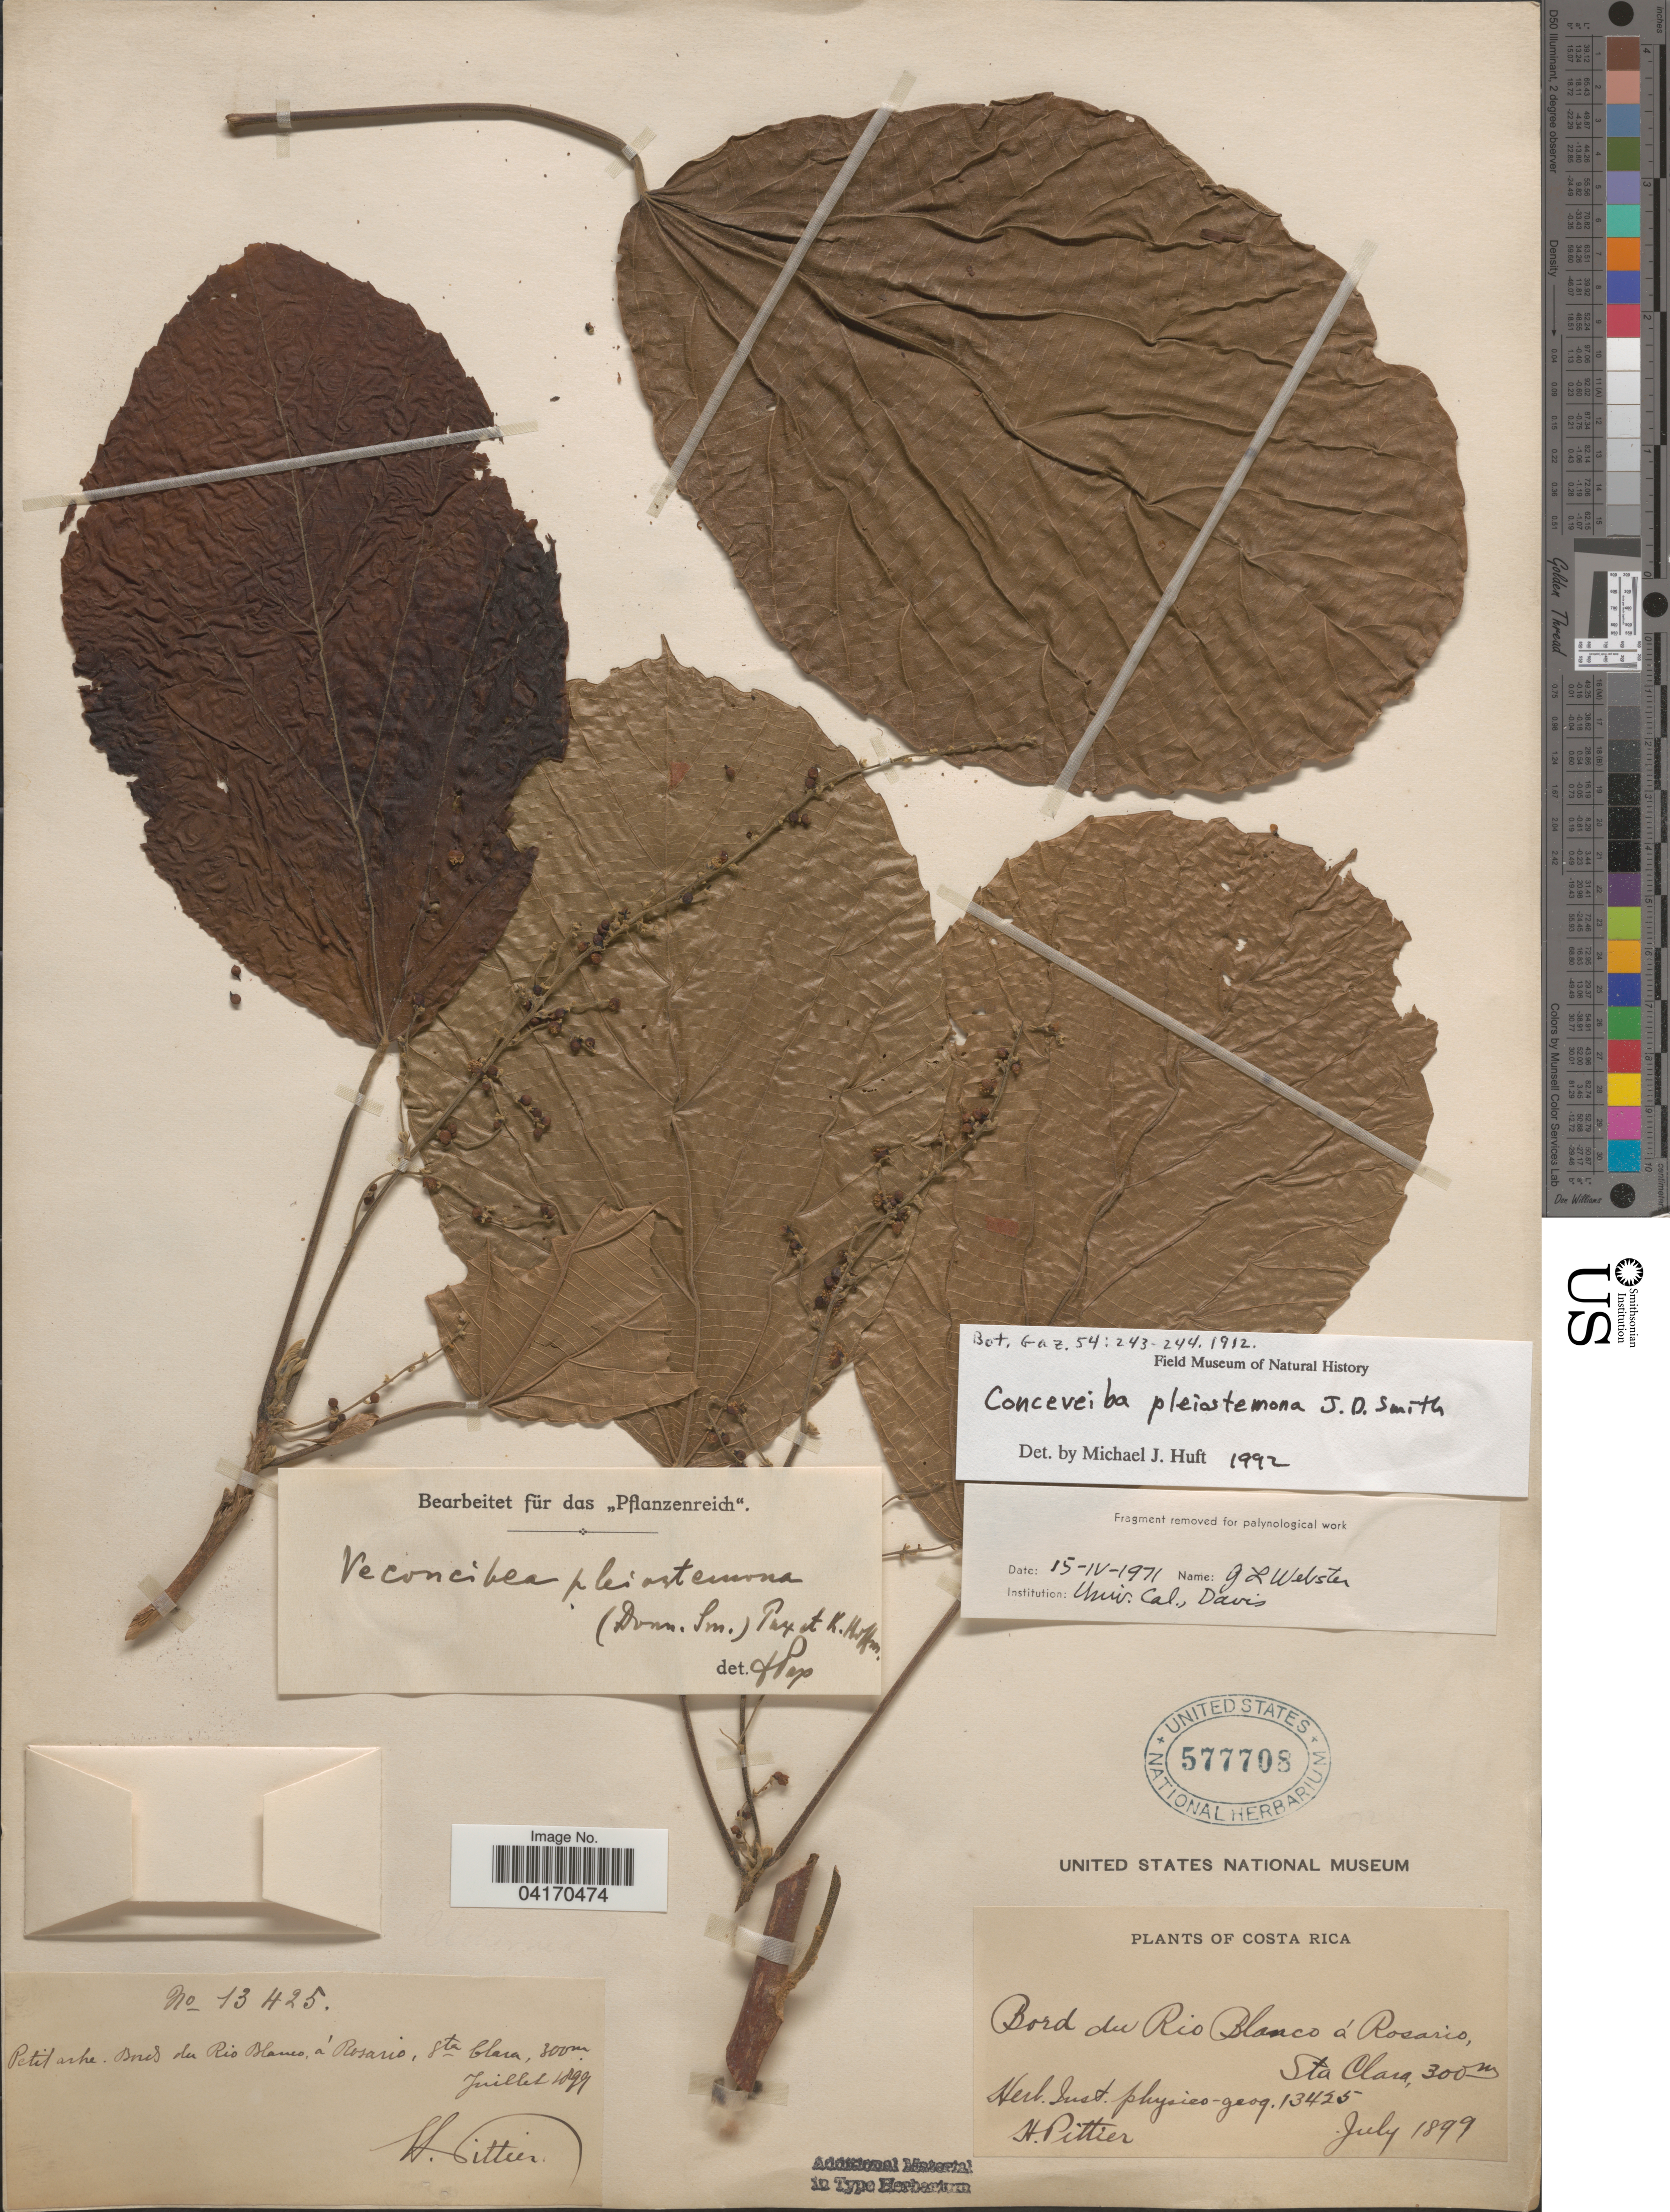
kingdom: Plantae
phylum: Tracheophyta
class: Magnoliopsida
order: Malpighiales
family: Euphorbiaceae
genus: Conceveiba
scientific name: Conceveiba pleiostemona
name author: Donn. Sm.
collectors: H. F. Pittier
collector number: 13425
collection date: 1899-07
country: Costa Rica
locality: Bord du Rio Blanco á Rosario, Sta Clara.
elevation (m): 300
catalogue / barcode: US 577708